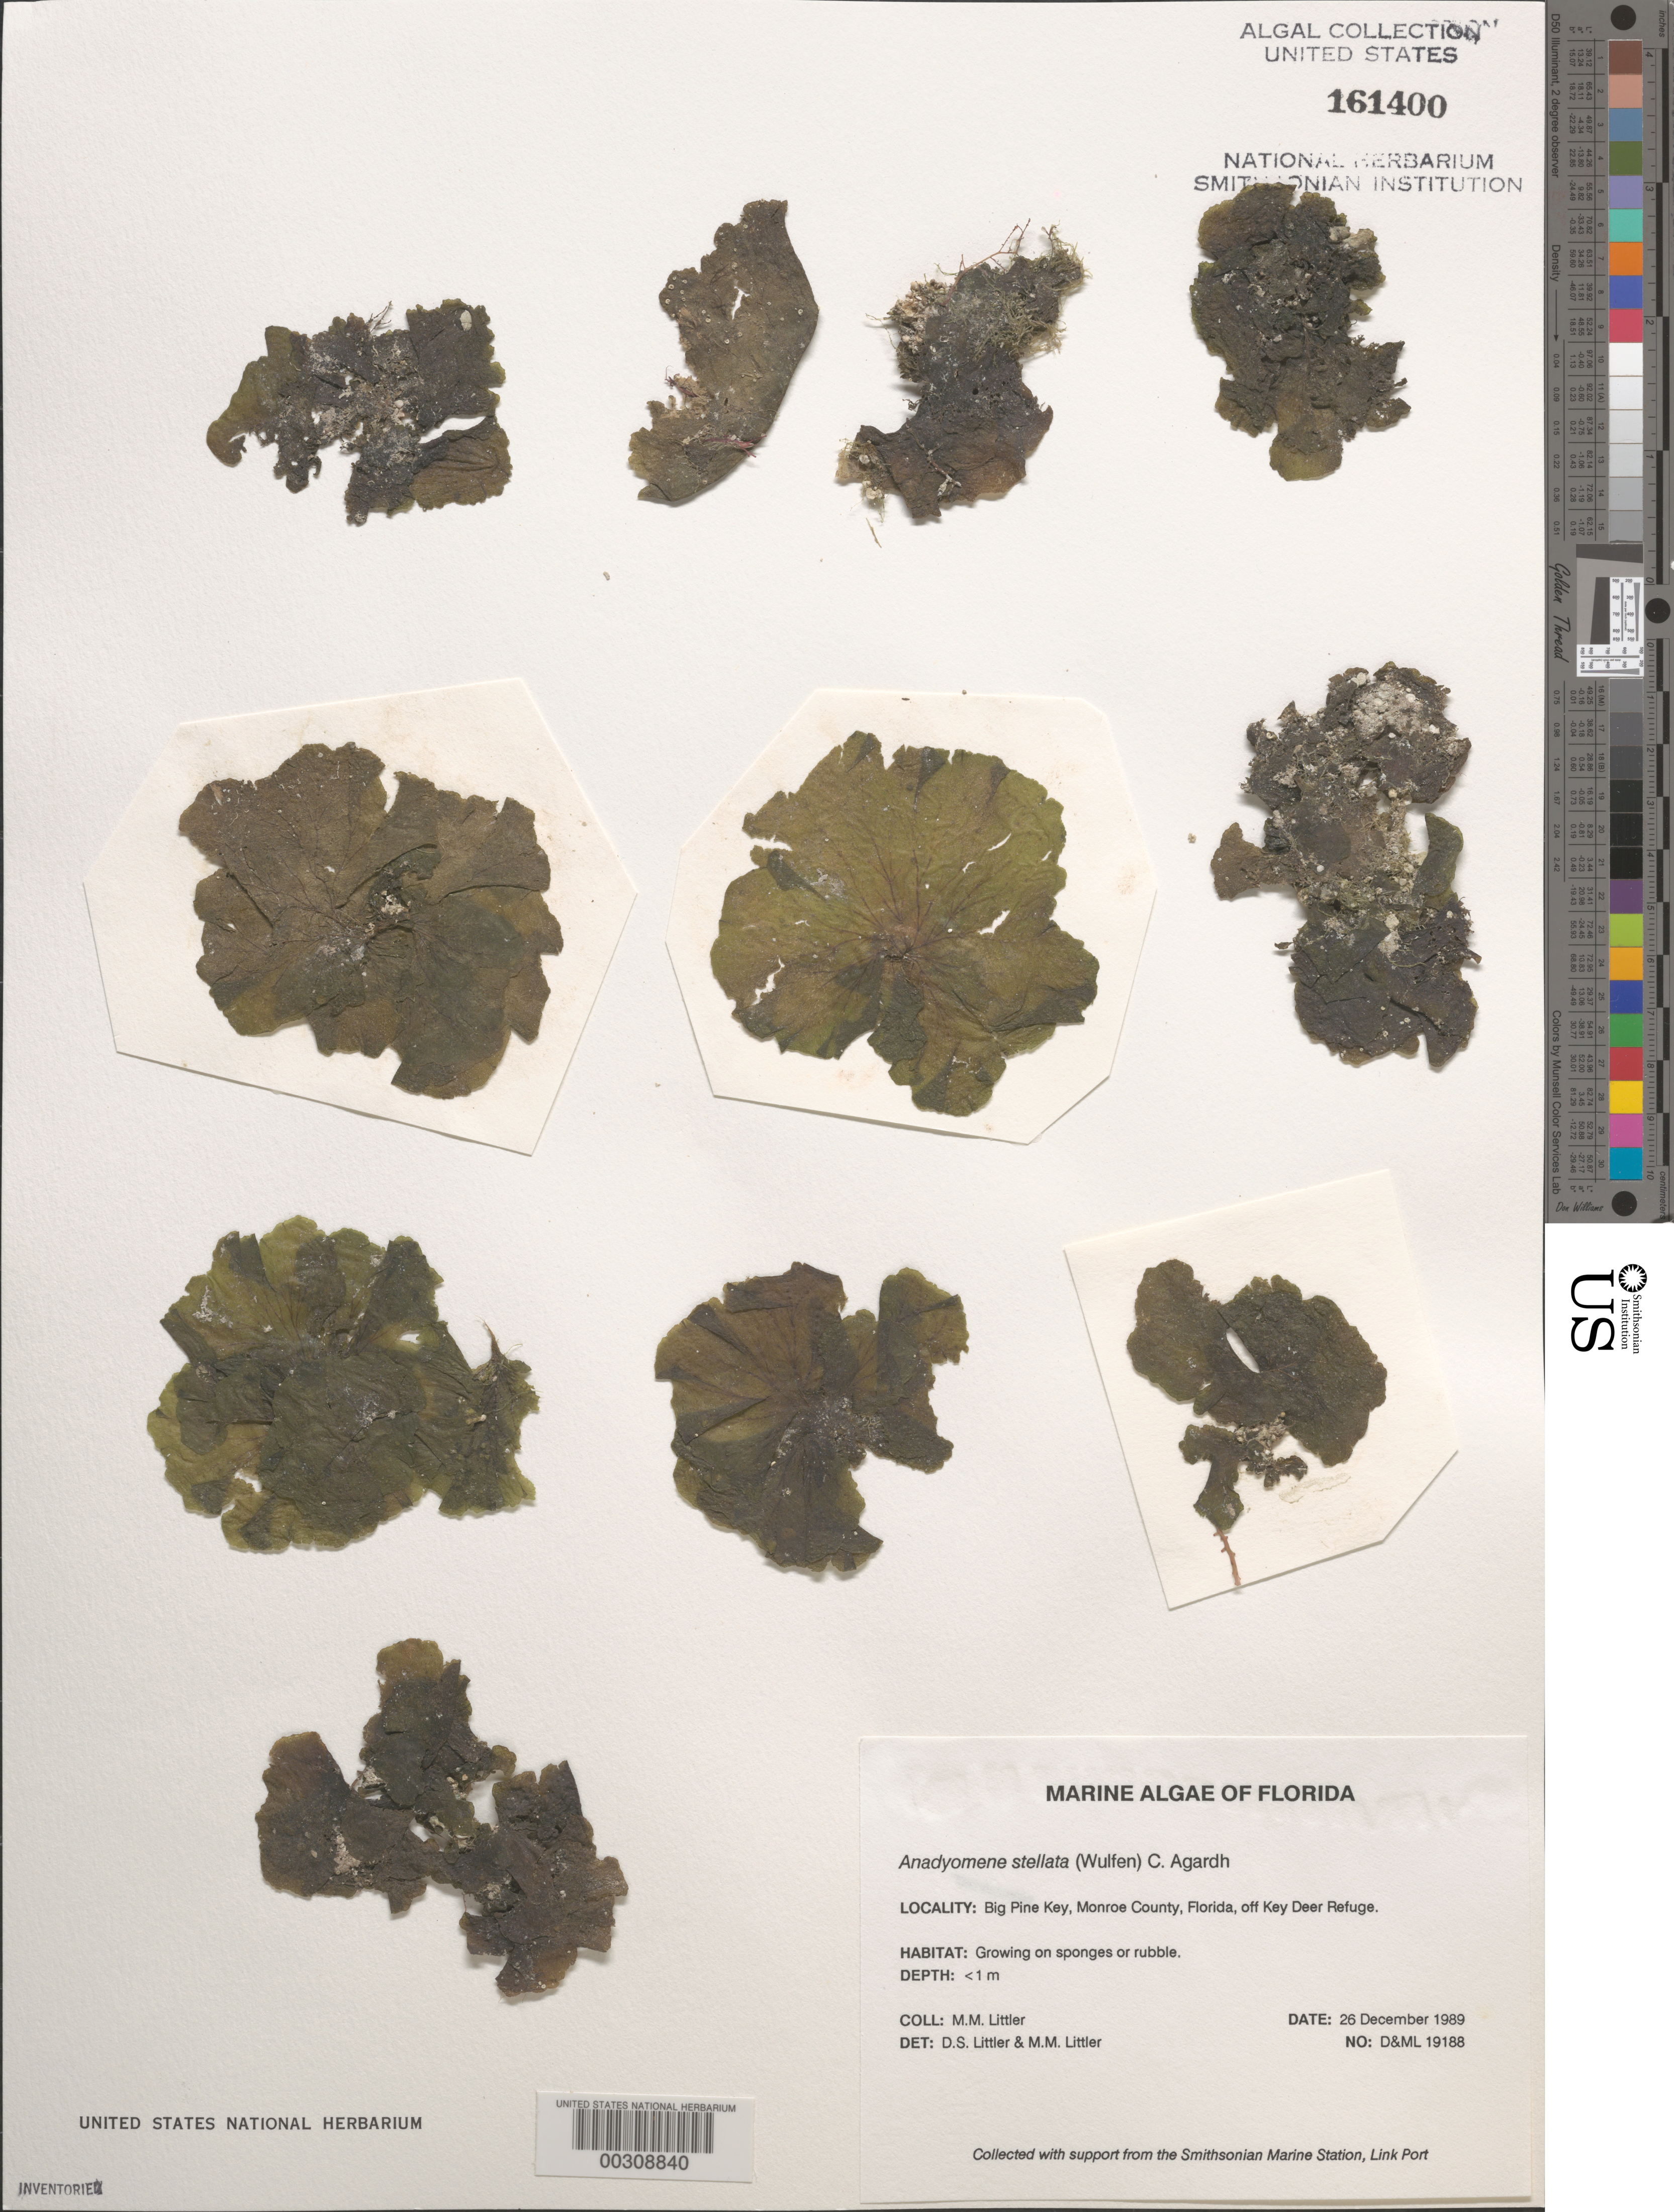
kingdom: Plantae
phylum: Chlorophyta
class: Ulvophyceae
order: Cladophorales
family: Anadyomenaceae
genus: Anadyomene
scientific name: Anadyomene stellata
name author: (Wulfen) C. Agardh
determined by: Littler, D. S.; Littler, M. M.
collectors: M. M. Littler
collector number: D&ML 19188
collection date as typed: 26 Dec 1989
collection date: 1989-12-26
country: United States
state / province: Florida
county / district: Monroe County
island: Big Pine Key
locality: Off National Key Deer Refuge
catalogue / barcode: US 161400